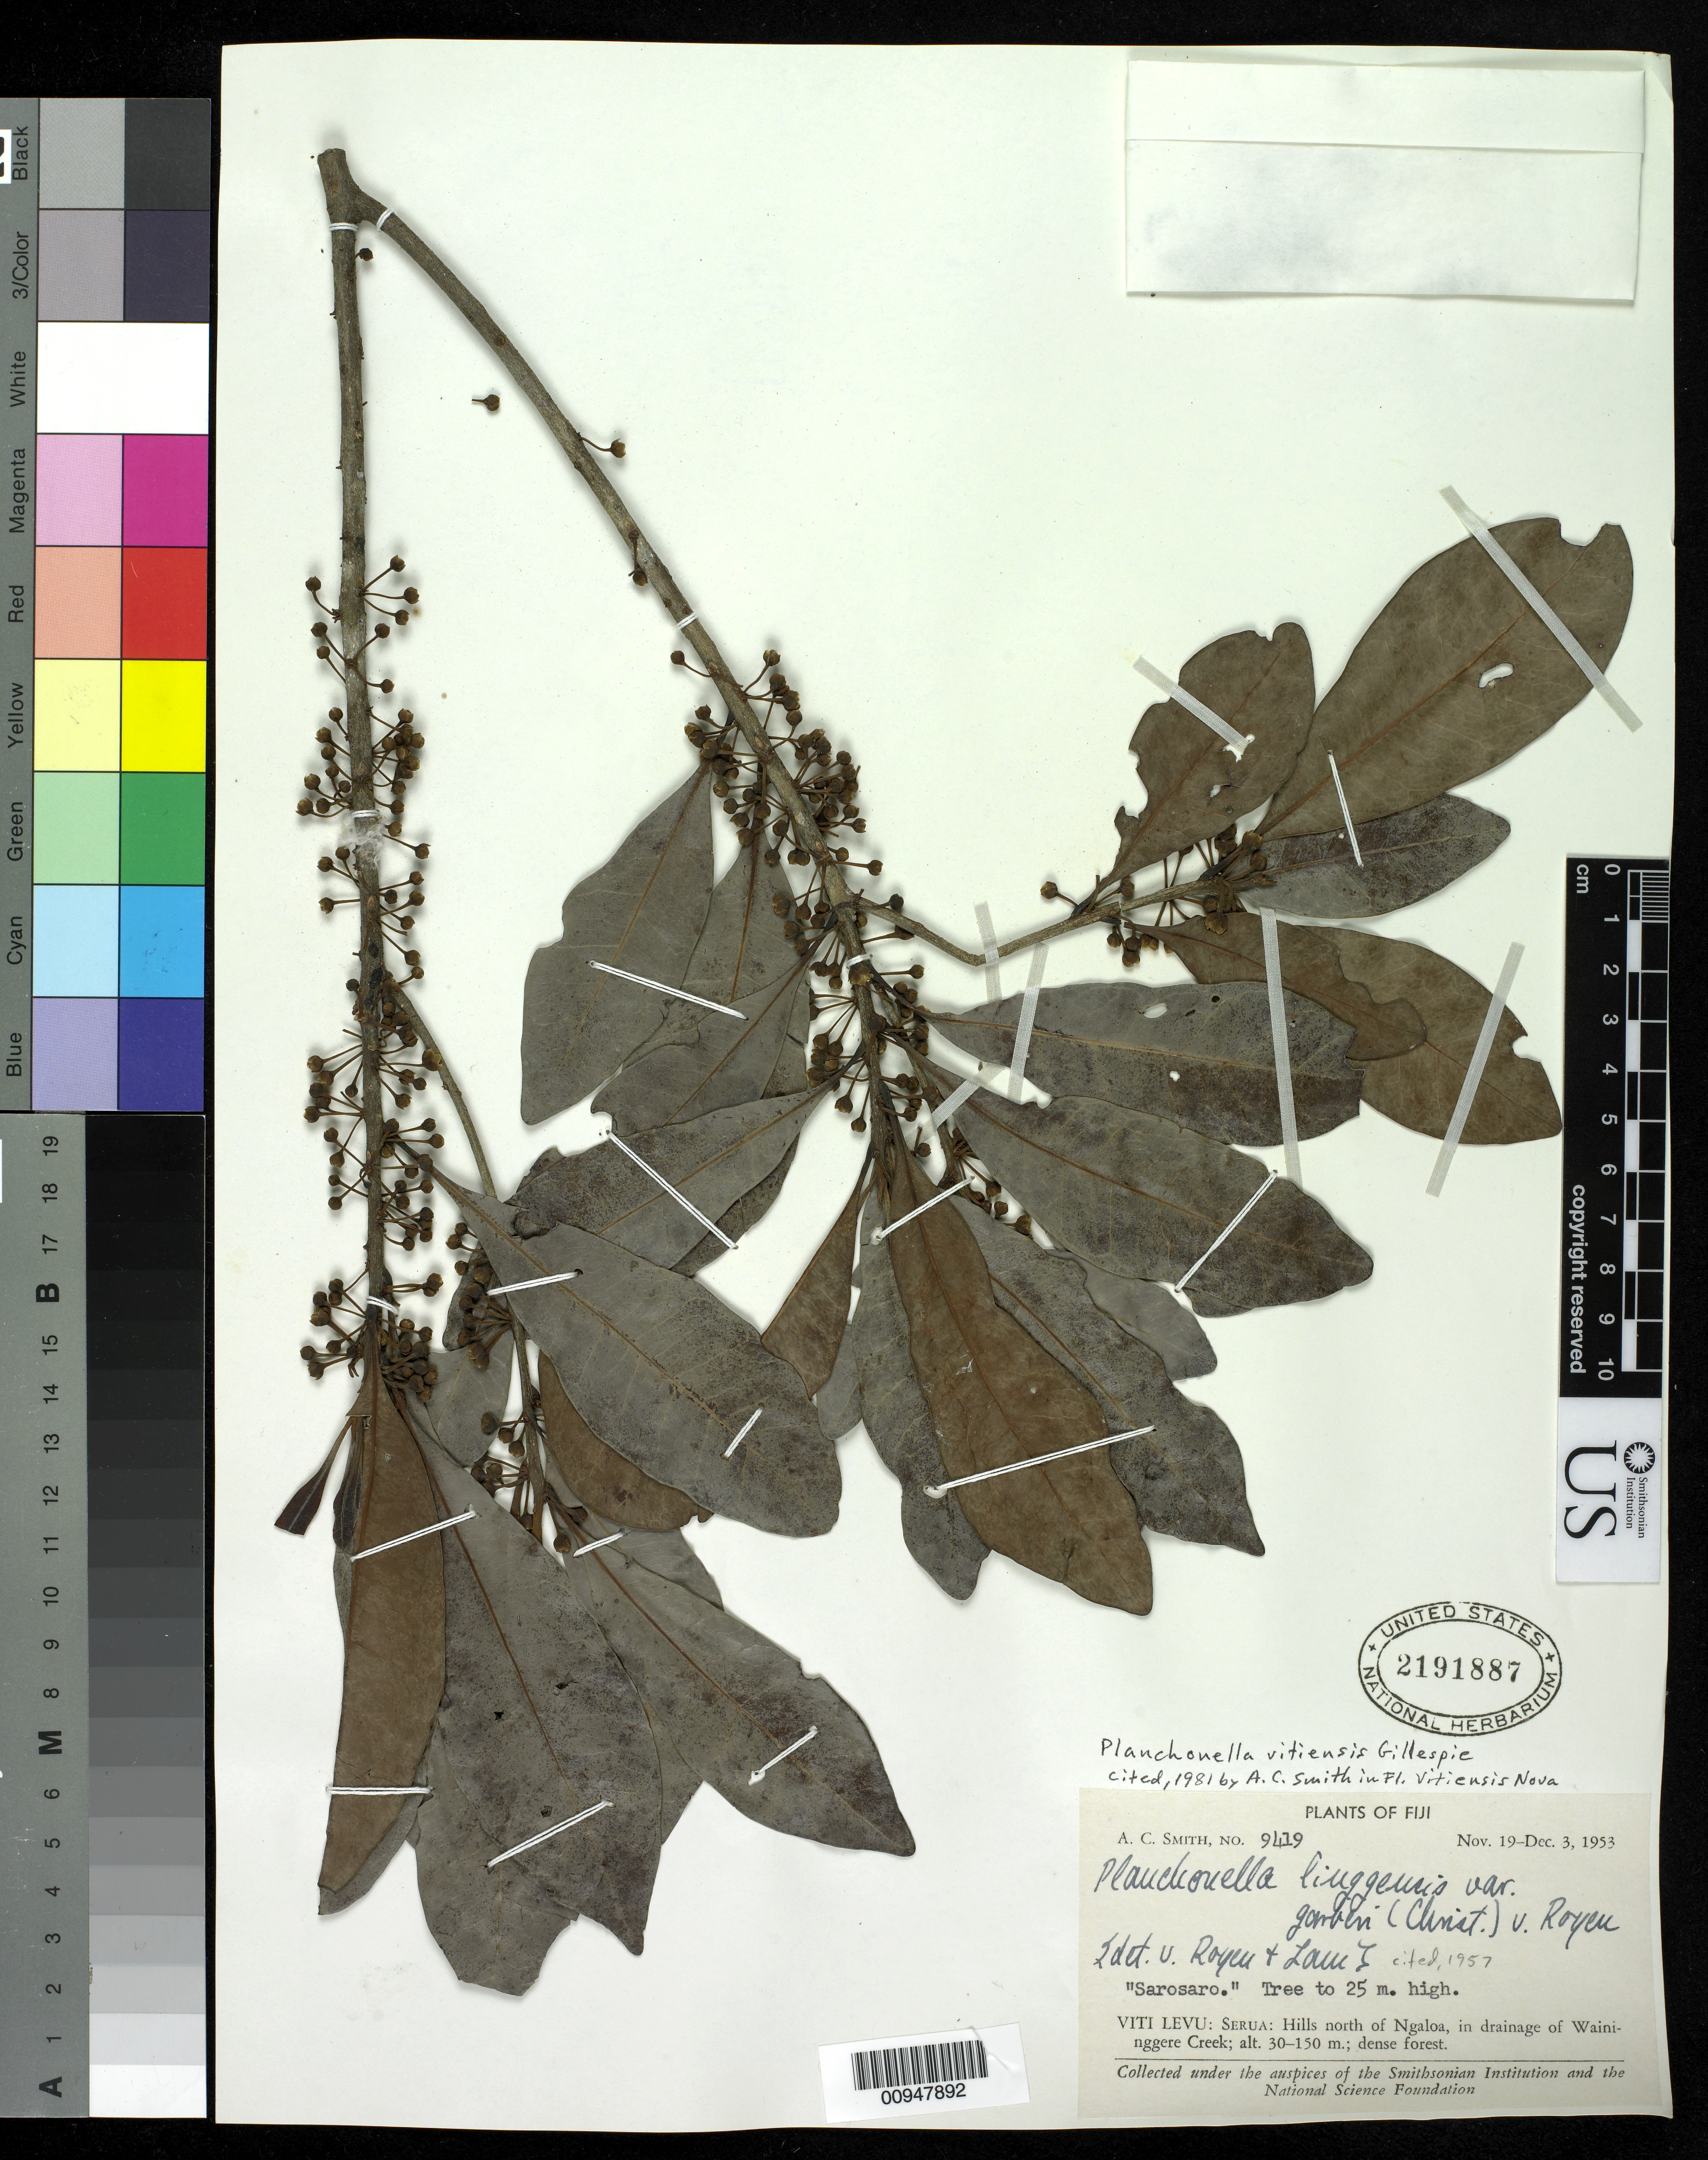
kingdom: Plantae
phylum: Tracheophyta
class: Magnoliopsida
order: Ericales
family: Sapotaceae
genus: Planchonella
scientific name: Planchonella vitiensis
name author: Gillespie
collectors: C. A. Smith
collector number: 9419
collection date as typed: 19 Nov 1953 to 03 Dec 1953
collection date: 1953-11-19/1953-12-03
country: Fiji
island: Viti Levu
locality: Serua, hills N. of Ngaloa, in drainage of Waini-nggere creek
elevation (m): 30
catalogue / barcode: US 2191887